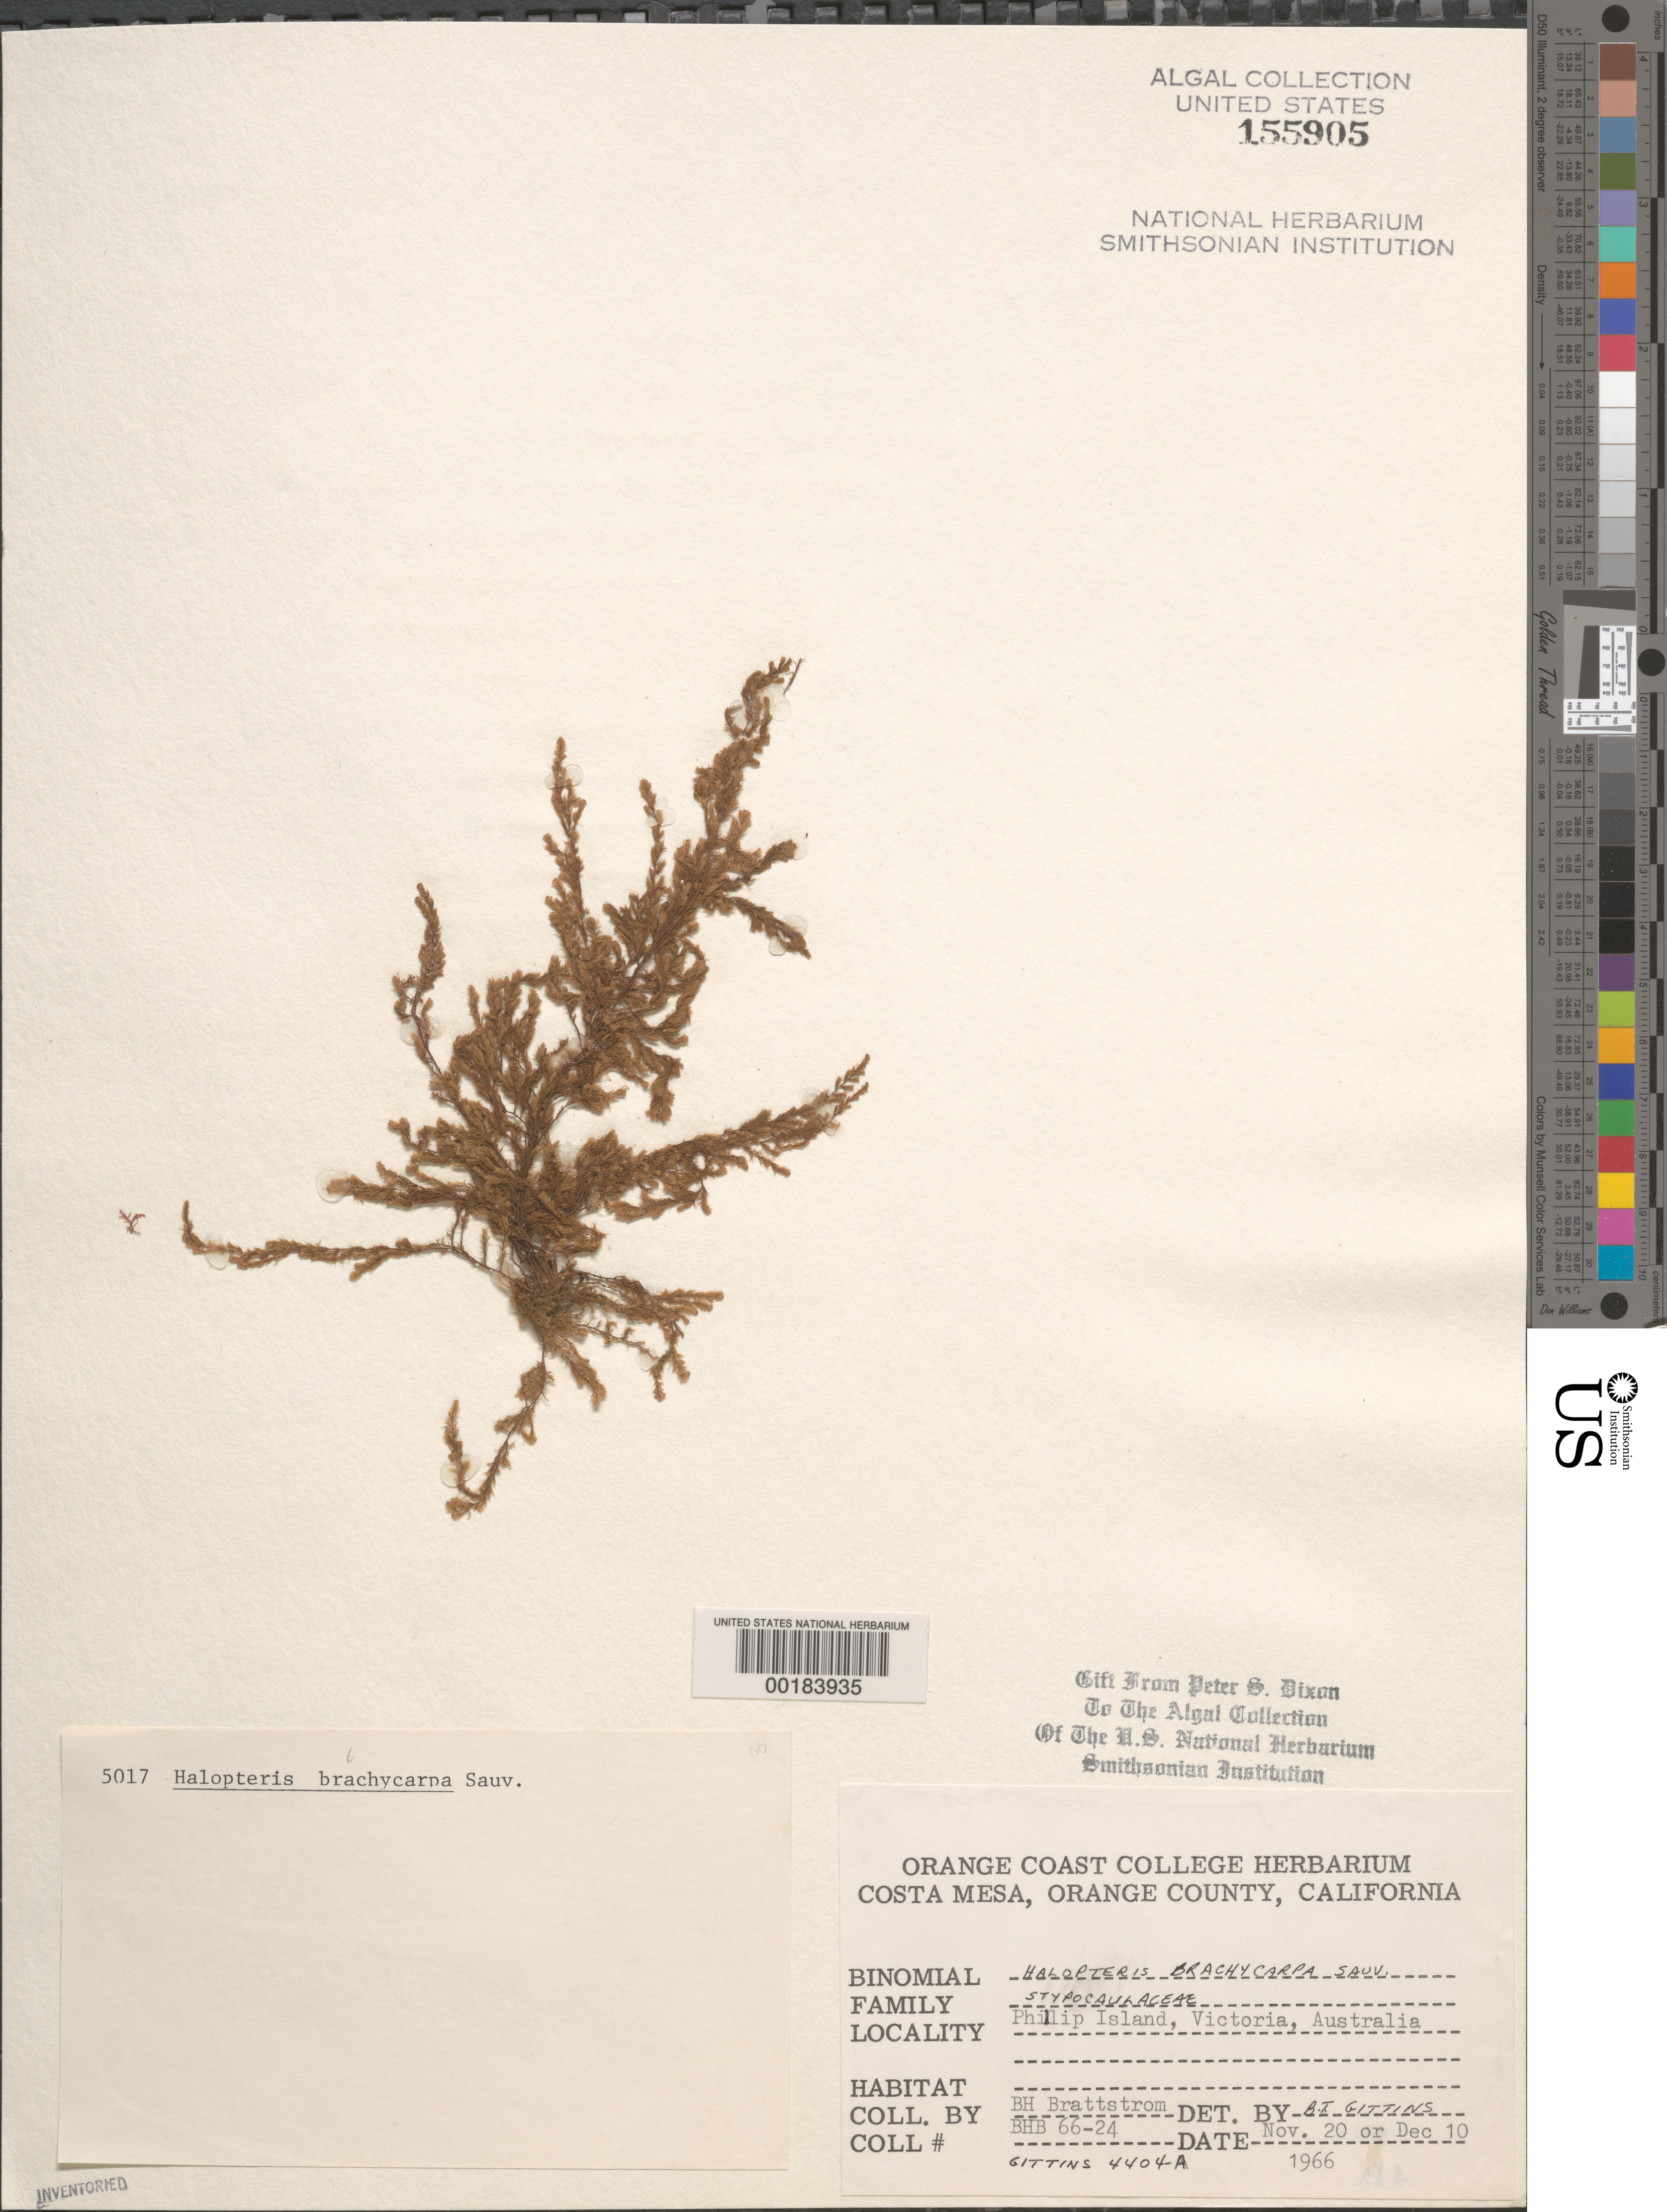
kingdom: Chromista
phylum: Ochrophyta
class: Phaeophyceae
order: Sphacelariales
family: Stypocaulaceae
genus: Halopteris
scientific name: Halopteris brachycarpa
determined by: Gittins, B. T.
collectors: B. Brattstrom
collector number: Brattstrom 66-24 & BTG 4404A & PSD 5017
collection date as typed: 20 Nov 1966 OR 10 Dec 1966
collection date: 1966-11-20 or 1966-12-10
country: Australia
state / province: Victoria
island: Phillip Island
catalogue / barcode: US 155905